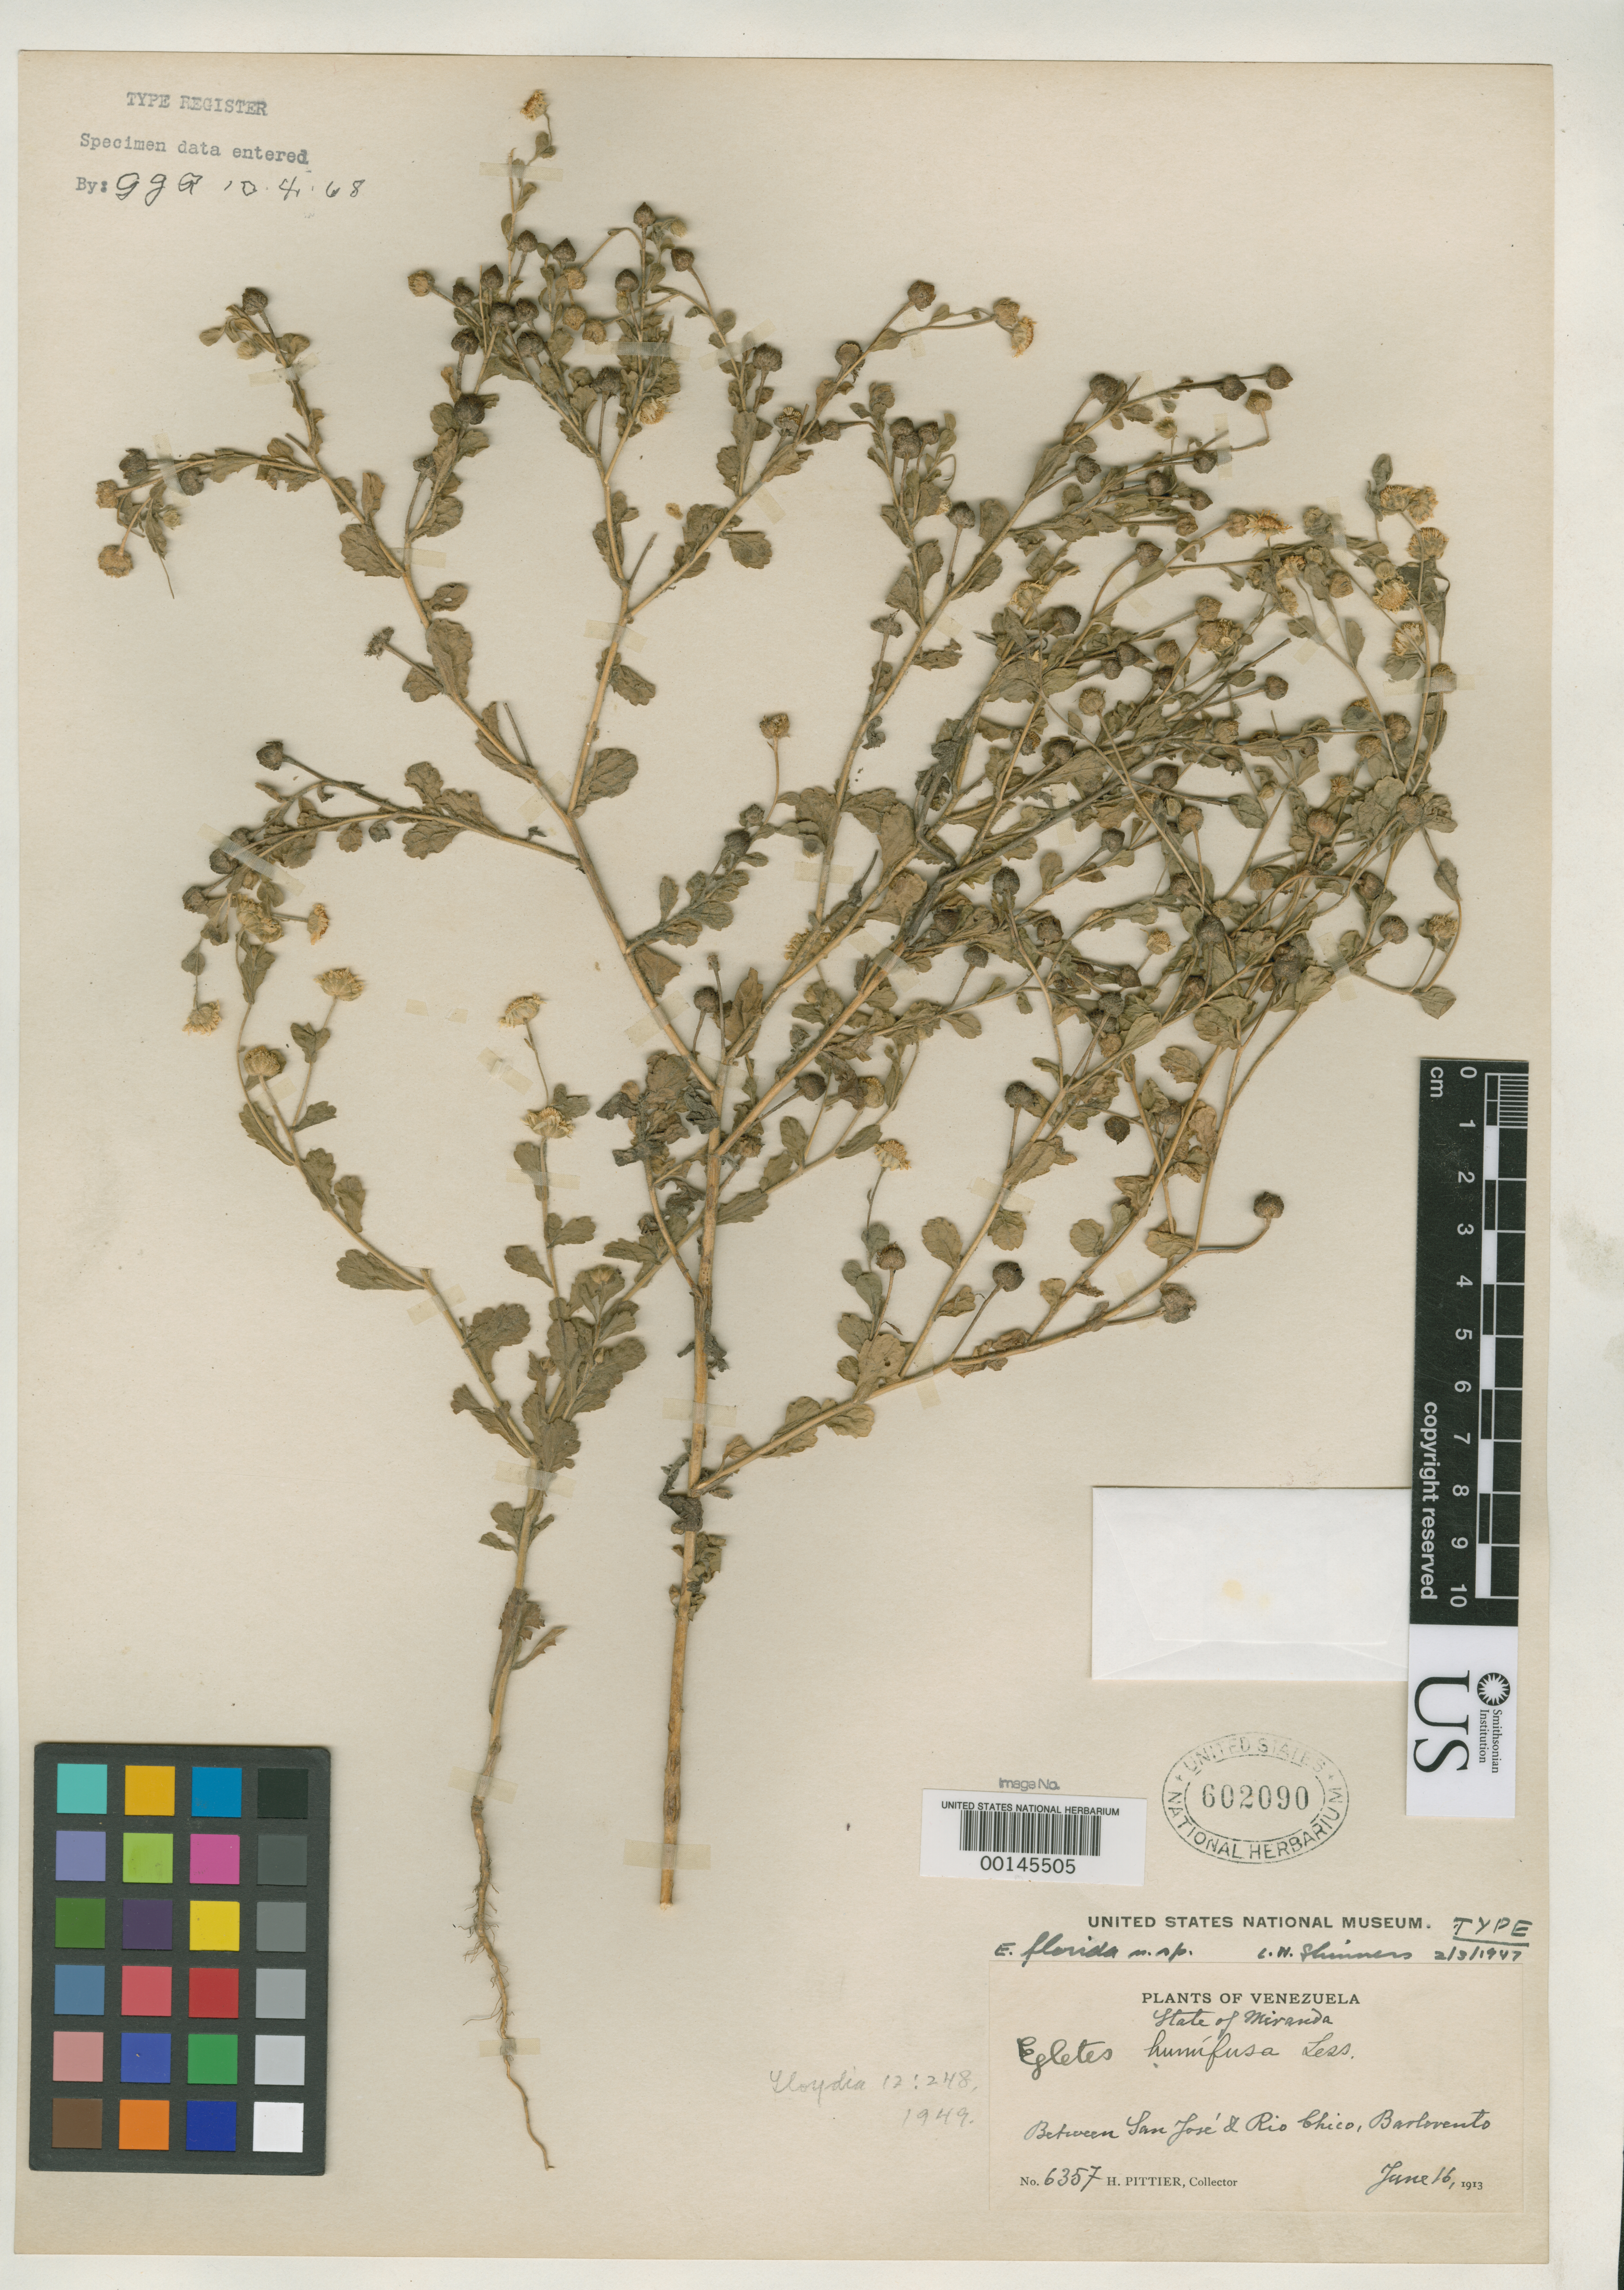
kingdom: Plantae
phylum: Tracheophyta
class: Magnoliopsida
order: Asterales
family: Asteraceae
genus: Egletes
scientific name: Egletes florida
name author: Shinners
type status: Holotype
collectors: H. F. Pittier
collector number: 6357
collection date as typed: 16 Jun 1913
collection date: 1913-06-16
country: Venezuela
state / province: Miranda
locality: San Jose. Barlevento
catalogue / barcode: US 602090